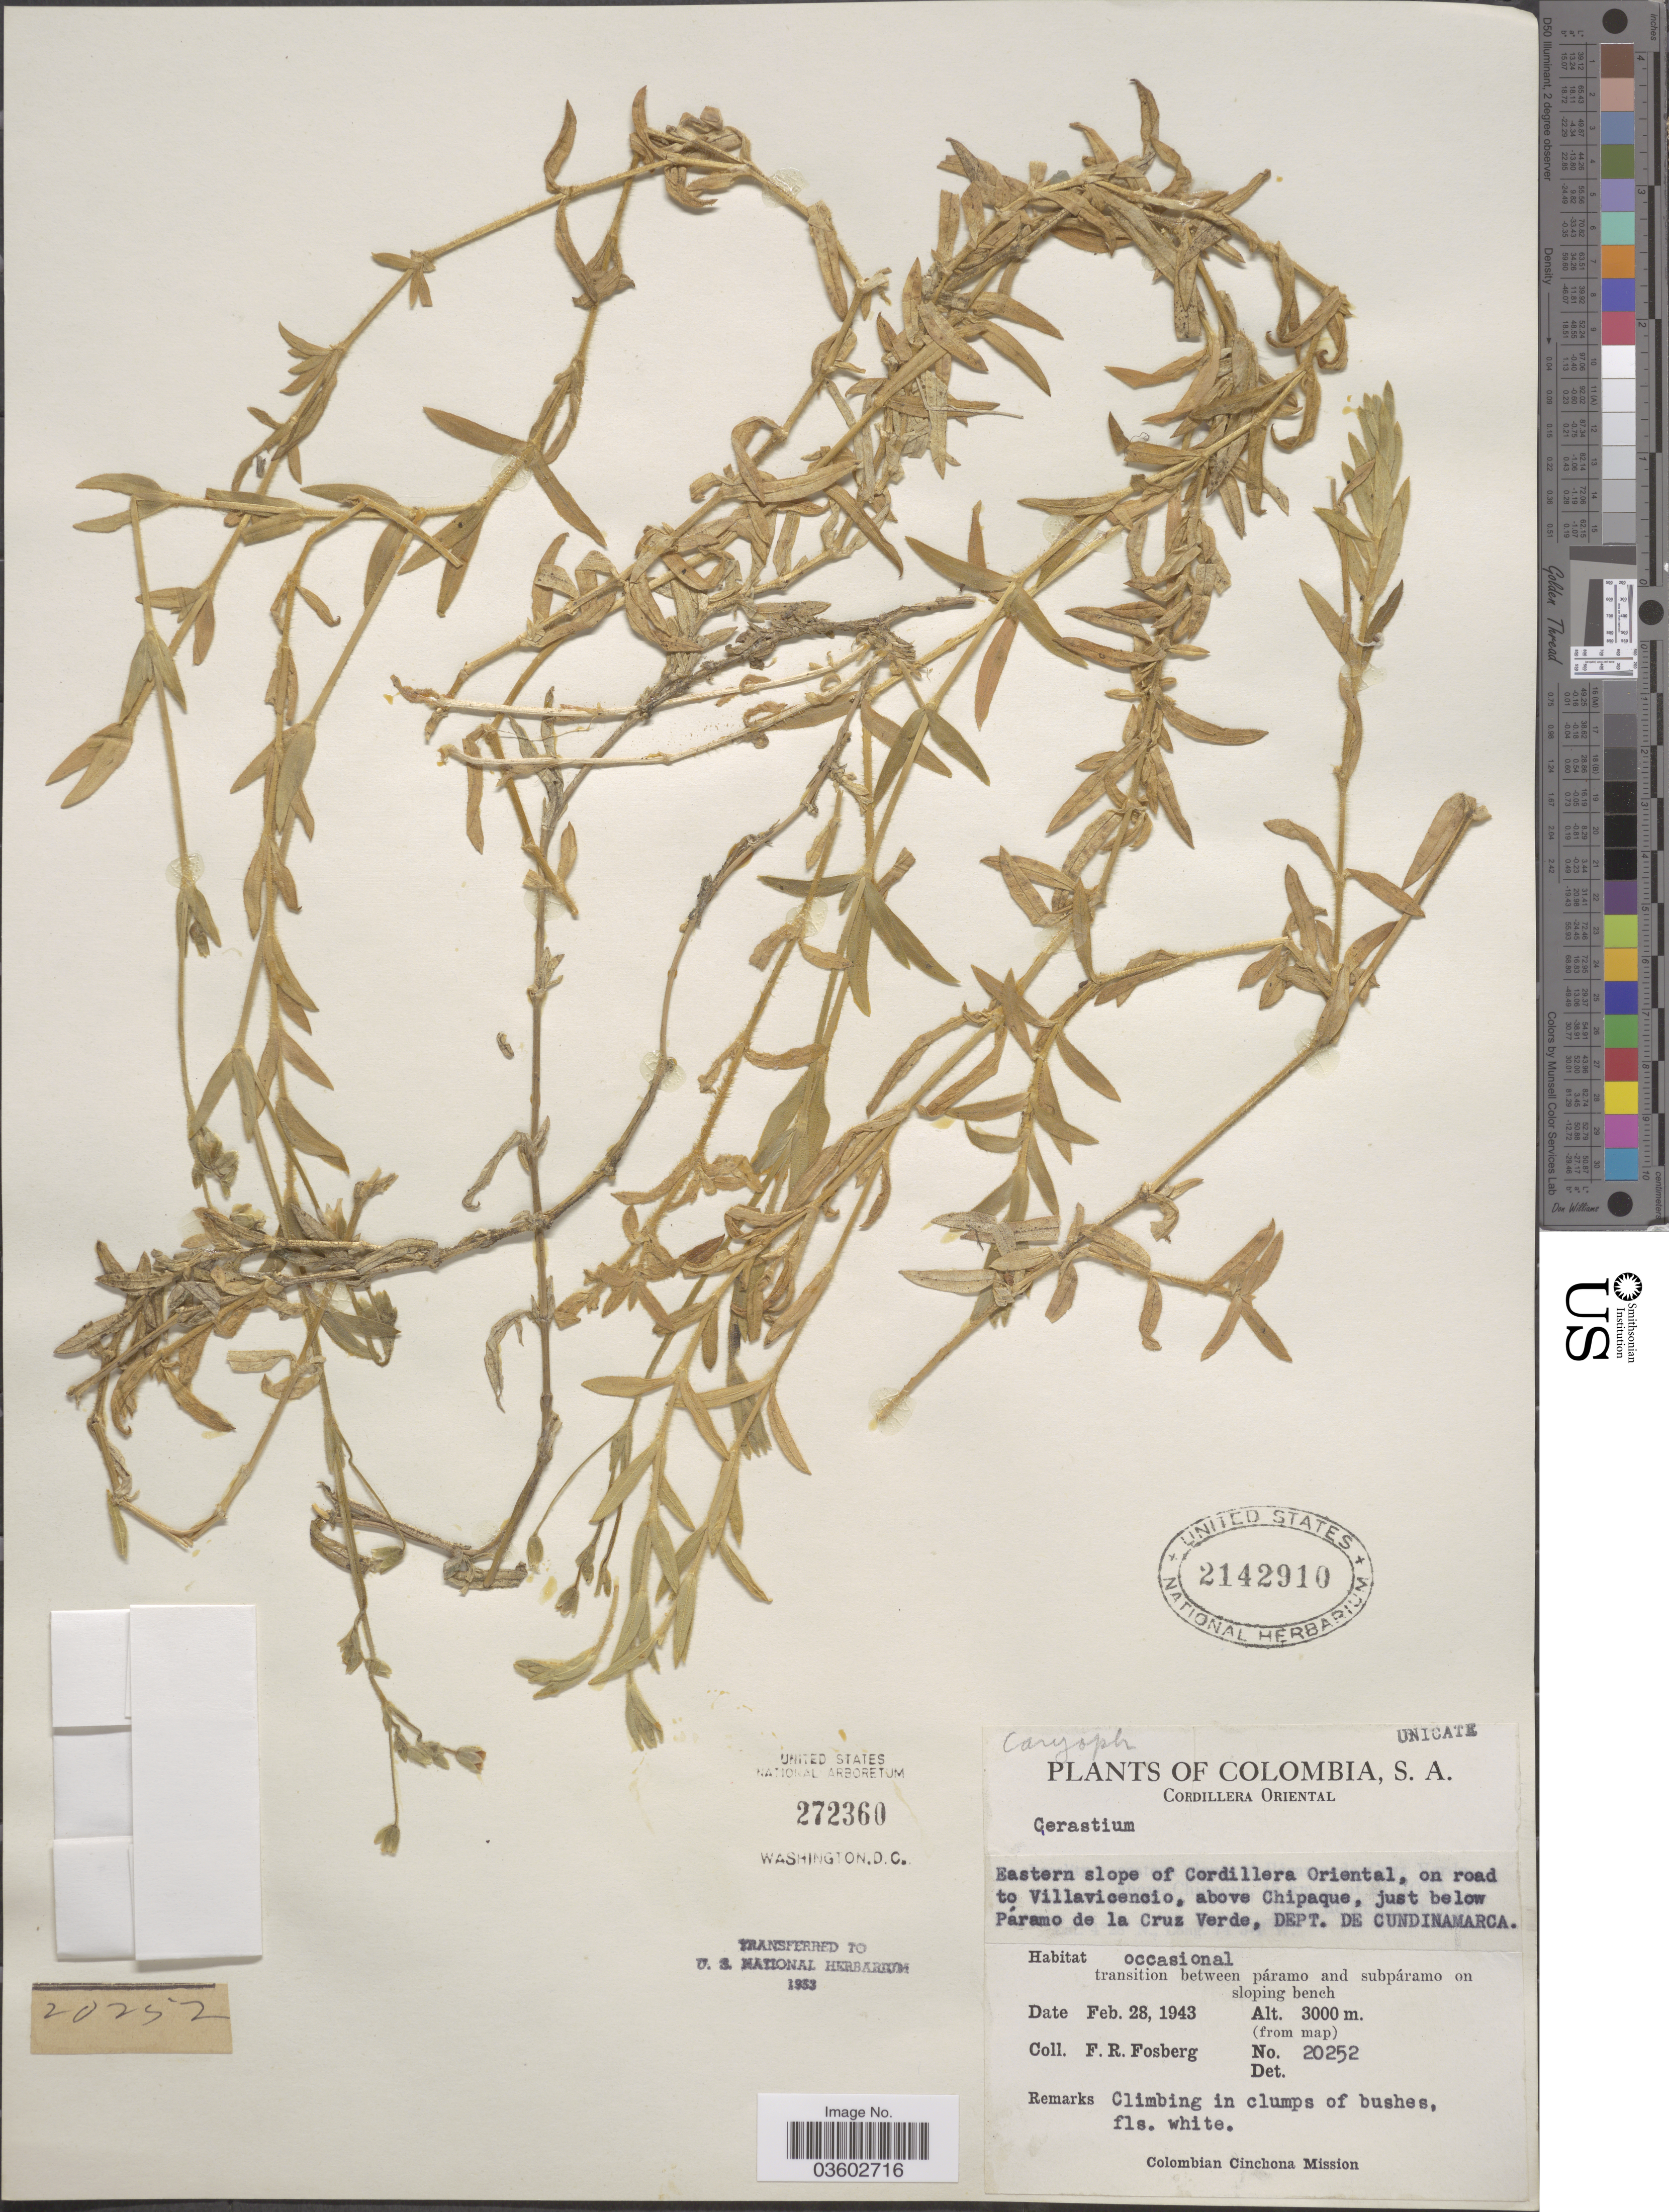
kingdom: Plantae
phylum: Tracheophyta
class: Magnoliopsida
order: Caryophyllales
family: Caryophyllaceae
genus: Cerastium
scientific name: Cerastium sp.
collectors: F. R. Fosberg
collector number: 20252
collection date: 1943-02-28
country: Colombia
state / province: Cundinamarca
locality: Cordillera Oriental. Eastern slope of Cordillera Oriental., on road to Villavicencio, above Chipaque, just below Páramo de la Cruz Verde, Dept. de Cundinamarca.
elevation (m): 3000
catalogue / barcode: US 2142910